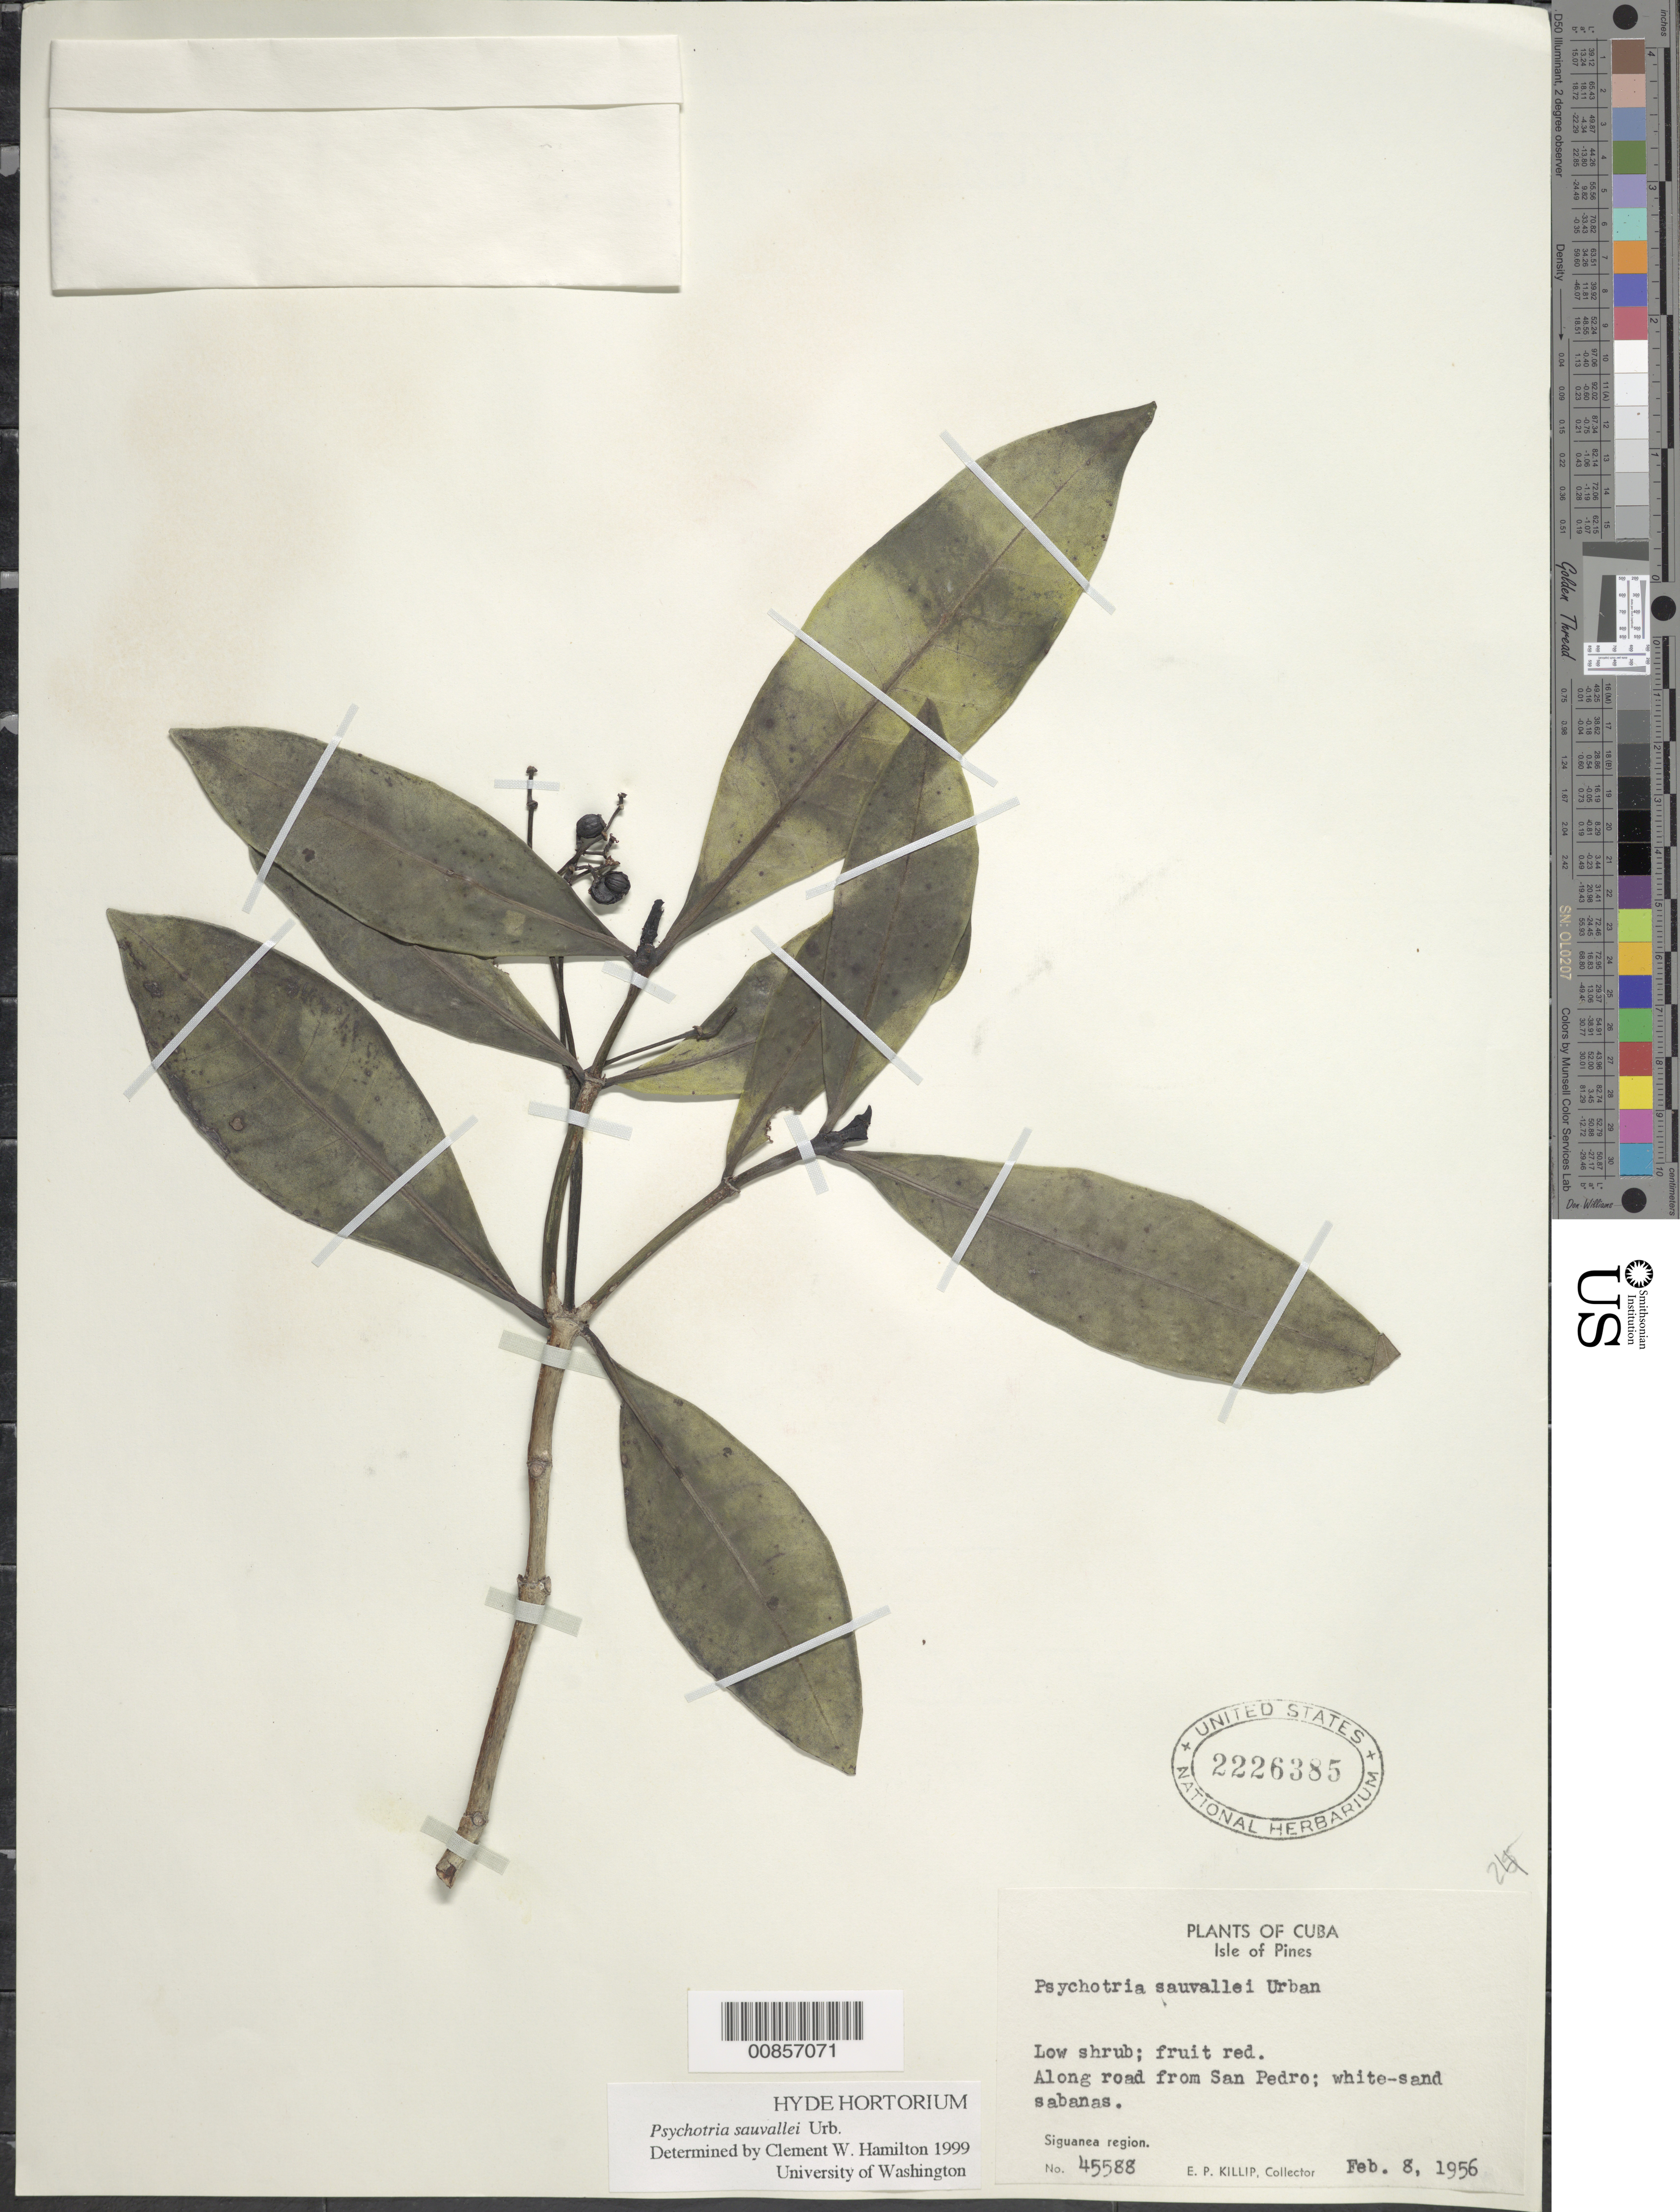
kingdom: Plantae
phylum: Tracheophyta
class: Magnoliopsida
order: Gentianales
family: Rubiaceae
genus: Psychotria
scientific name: Psychotria sauvallei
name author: Urb.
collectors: E. P. Killip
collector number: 45588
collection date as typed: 08 Feb 1956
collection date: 1956-02-08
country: Cuba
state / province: Isla de La Juventud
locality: Along road from San Pedro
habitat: White sand sabanas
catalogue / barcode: US 2226385